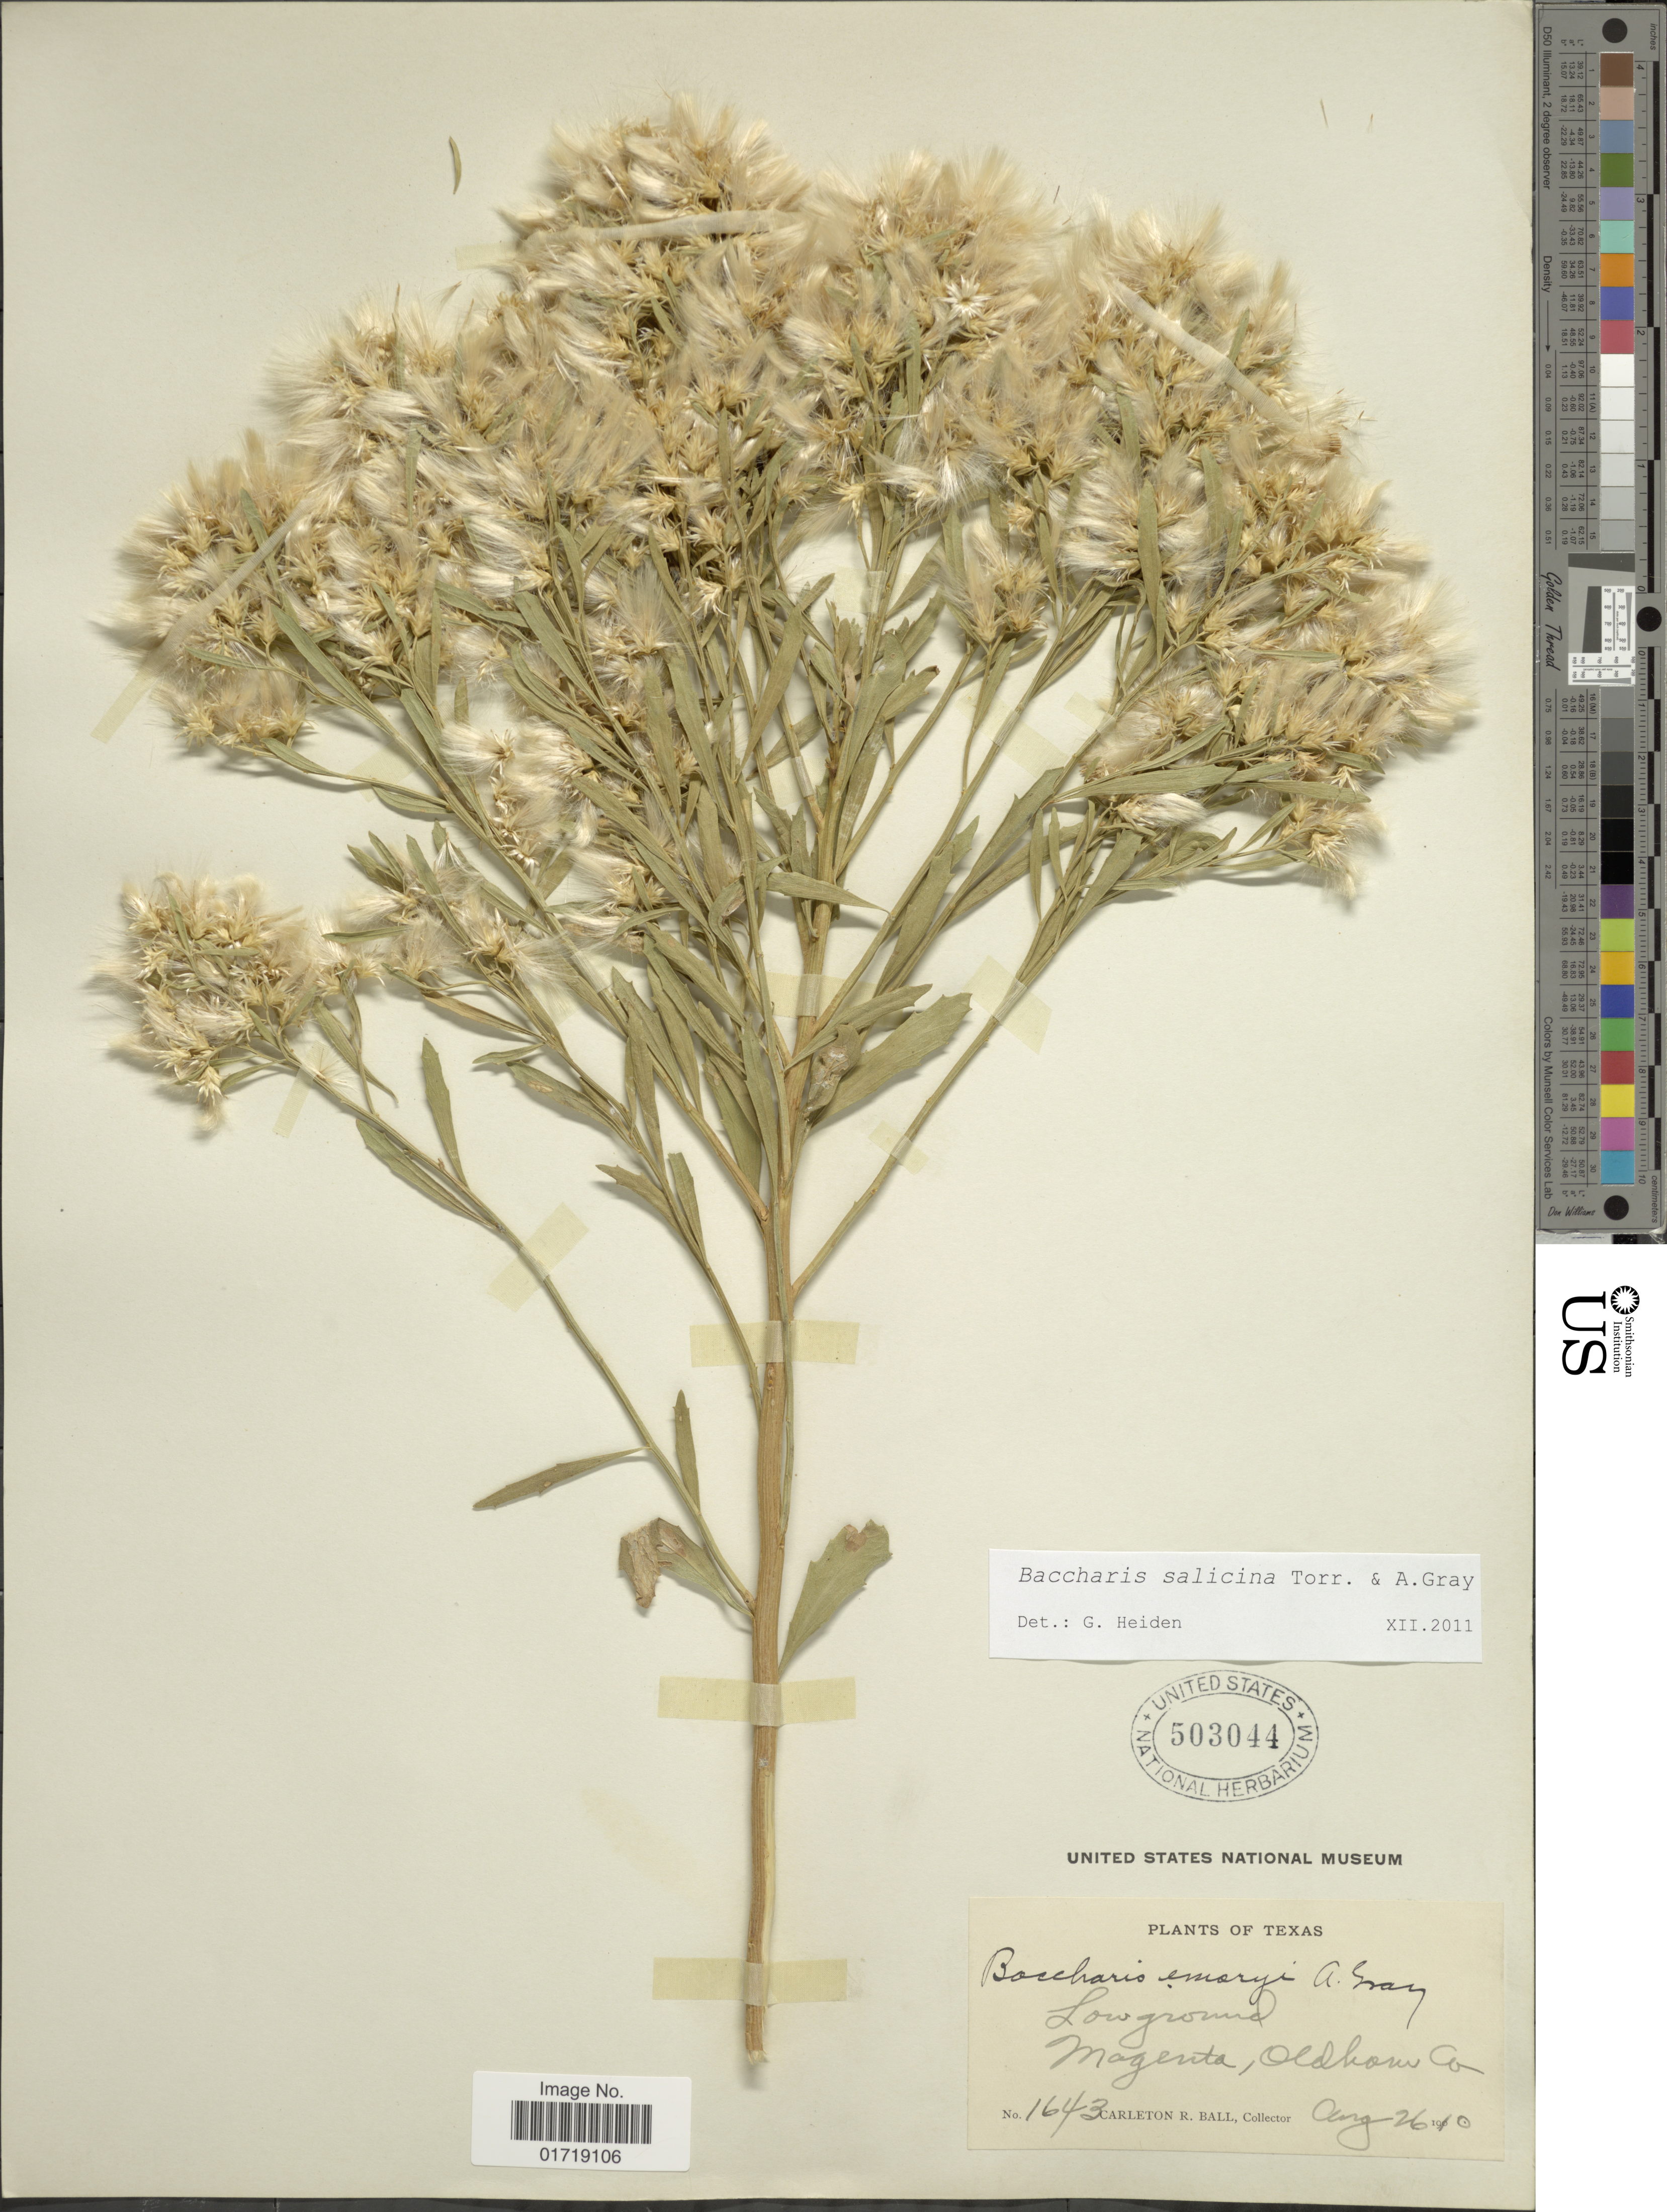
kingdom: Plantae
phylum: Tracheophyta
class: Magnoliopsida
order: Asterales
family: Asteraceae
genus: Baccharis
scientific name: Baccharis salicina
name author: Torr. & A. Gray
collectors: C. R. Ball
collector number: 1643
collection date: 1910-08-26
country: United States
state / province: Texas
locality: Low ground, Magenta, Oldham Co.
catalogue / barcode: US 503044